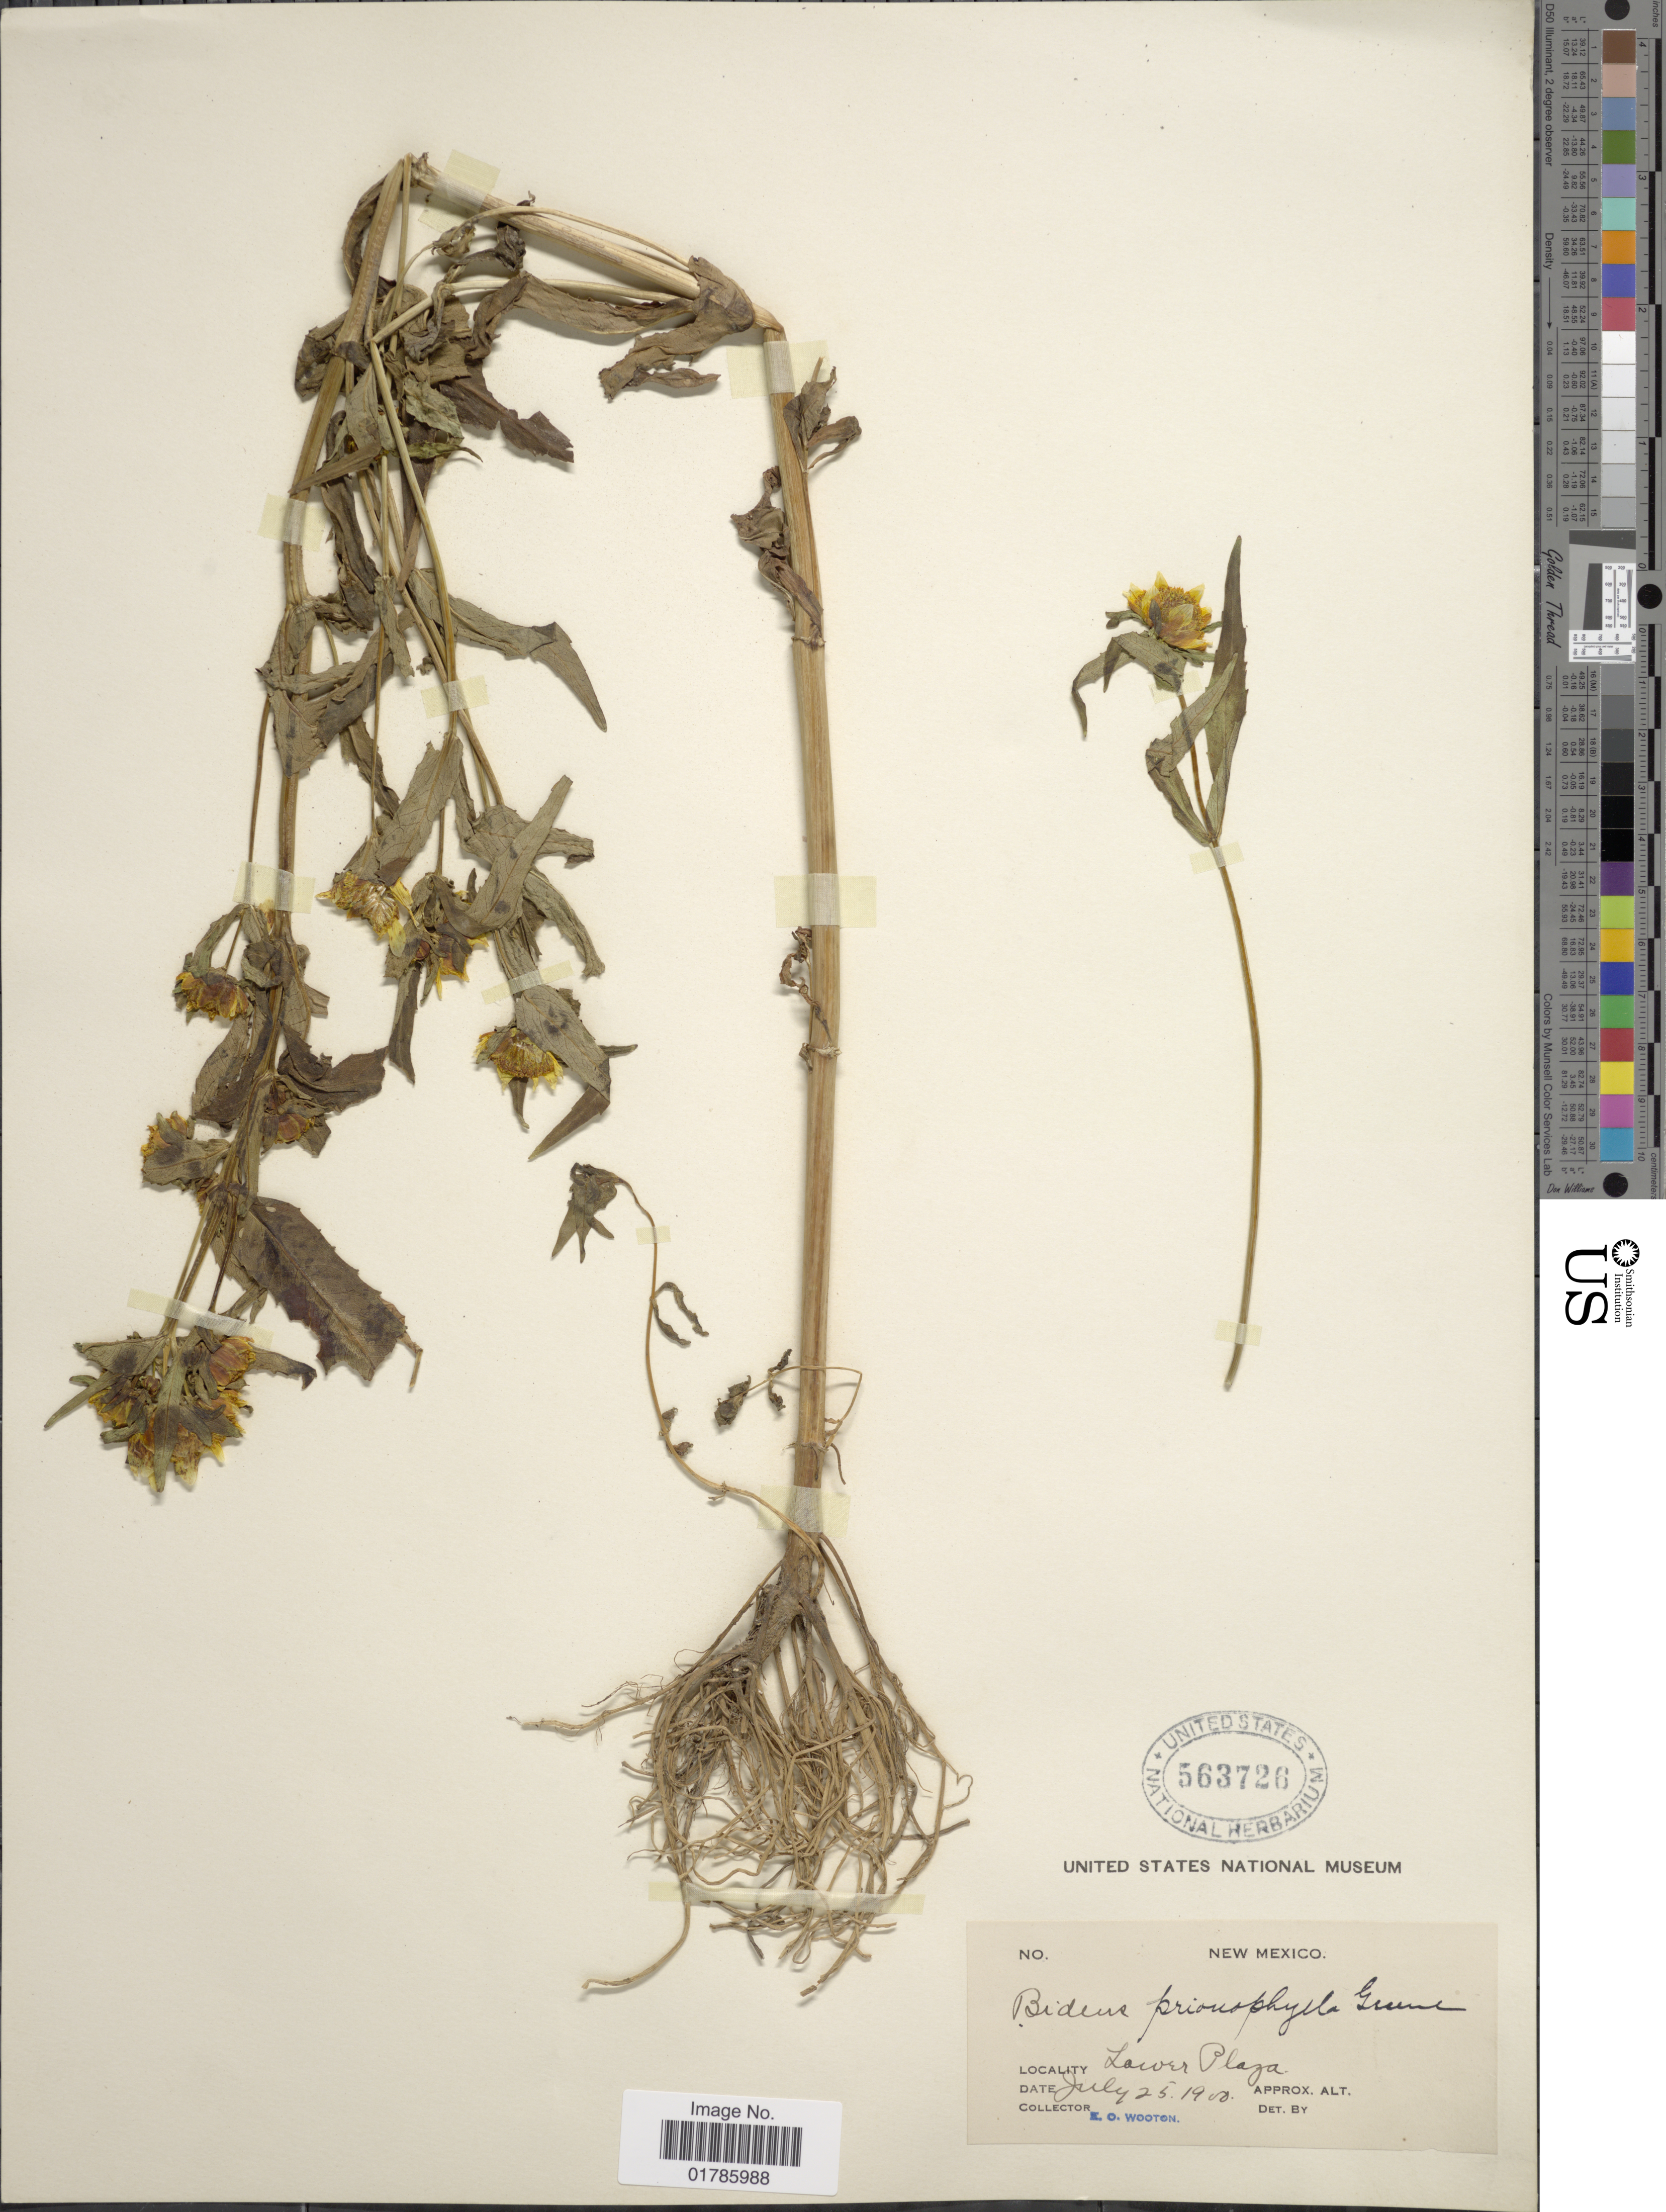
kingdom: Plantae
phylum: Tracheophyta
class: Magnoliopsida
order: Asterales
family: Asteraceae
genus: Bidens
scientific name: Bidens cernua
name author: L.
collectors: E. O. Wooton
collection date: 1900-07-25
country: United States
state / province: New Mexico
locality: Lower Plaza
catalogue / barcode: US 563726